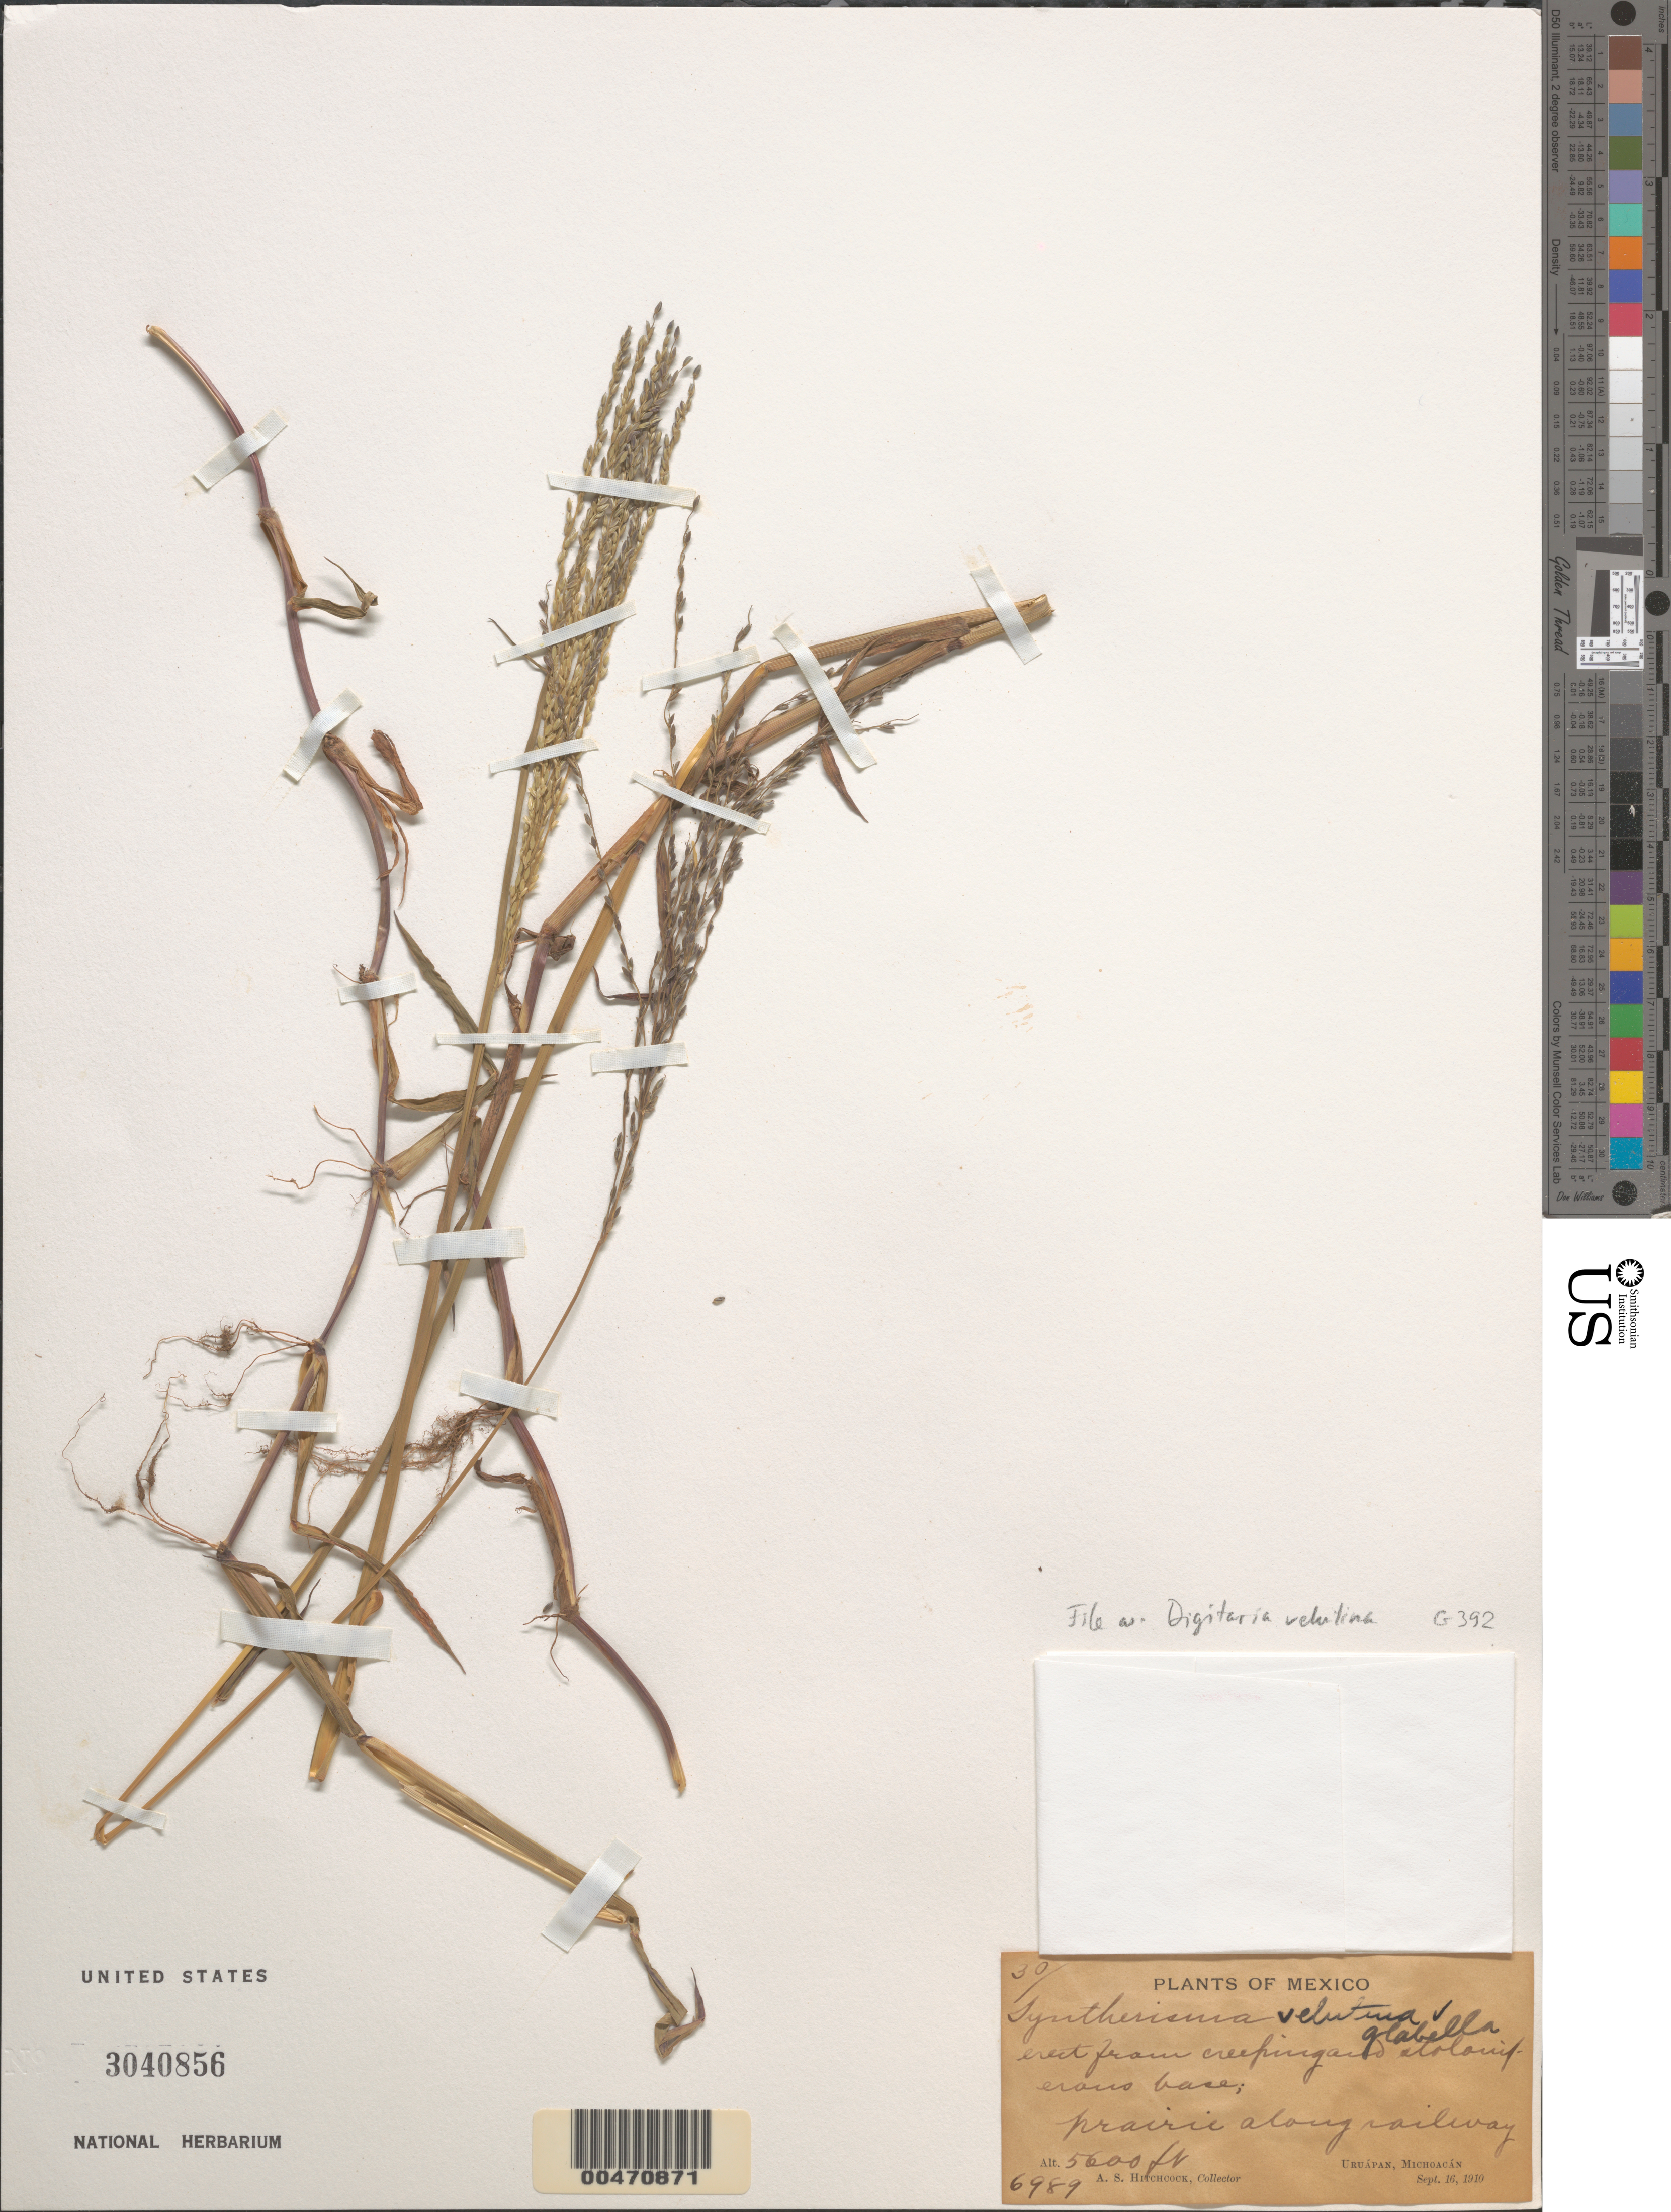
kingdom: Plantae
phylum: Tracheophyta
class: Liliopsida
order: Poales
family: Poaceae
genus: Digitaria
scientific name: Digitaria velutina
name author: (Forssk.) P. Beauv.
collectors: A. S. Hitchcock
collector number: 6989/30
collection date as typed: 16 Sep 1910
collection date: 1910-09-16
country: Mexico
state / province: Michoacán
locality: Uruápan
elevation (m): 1707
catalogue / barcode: US 3040856